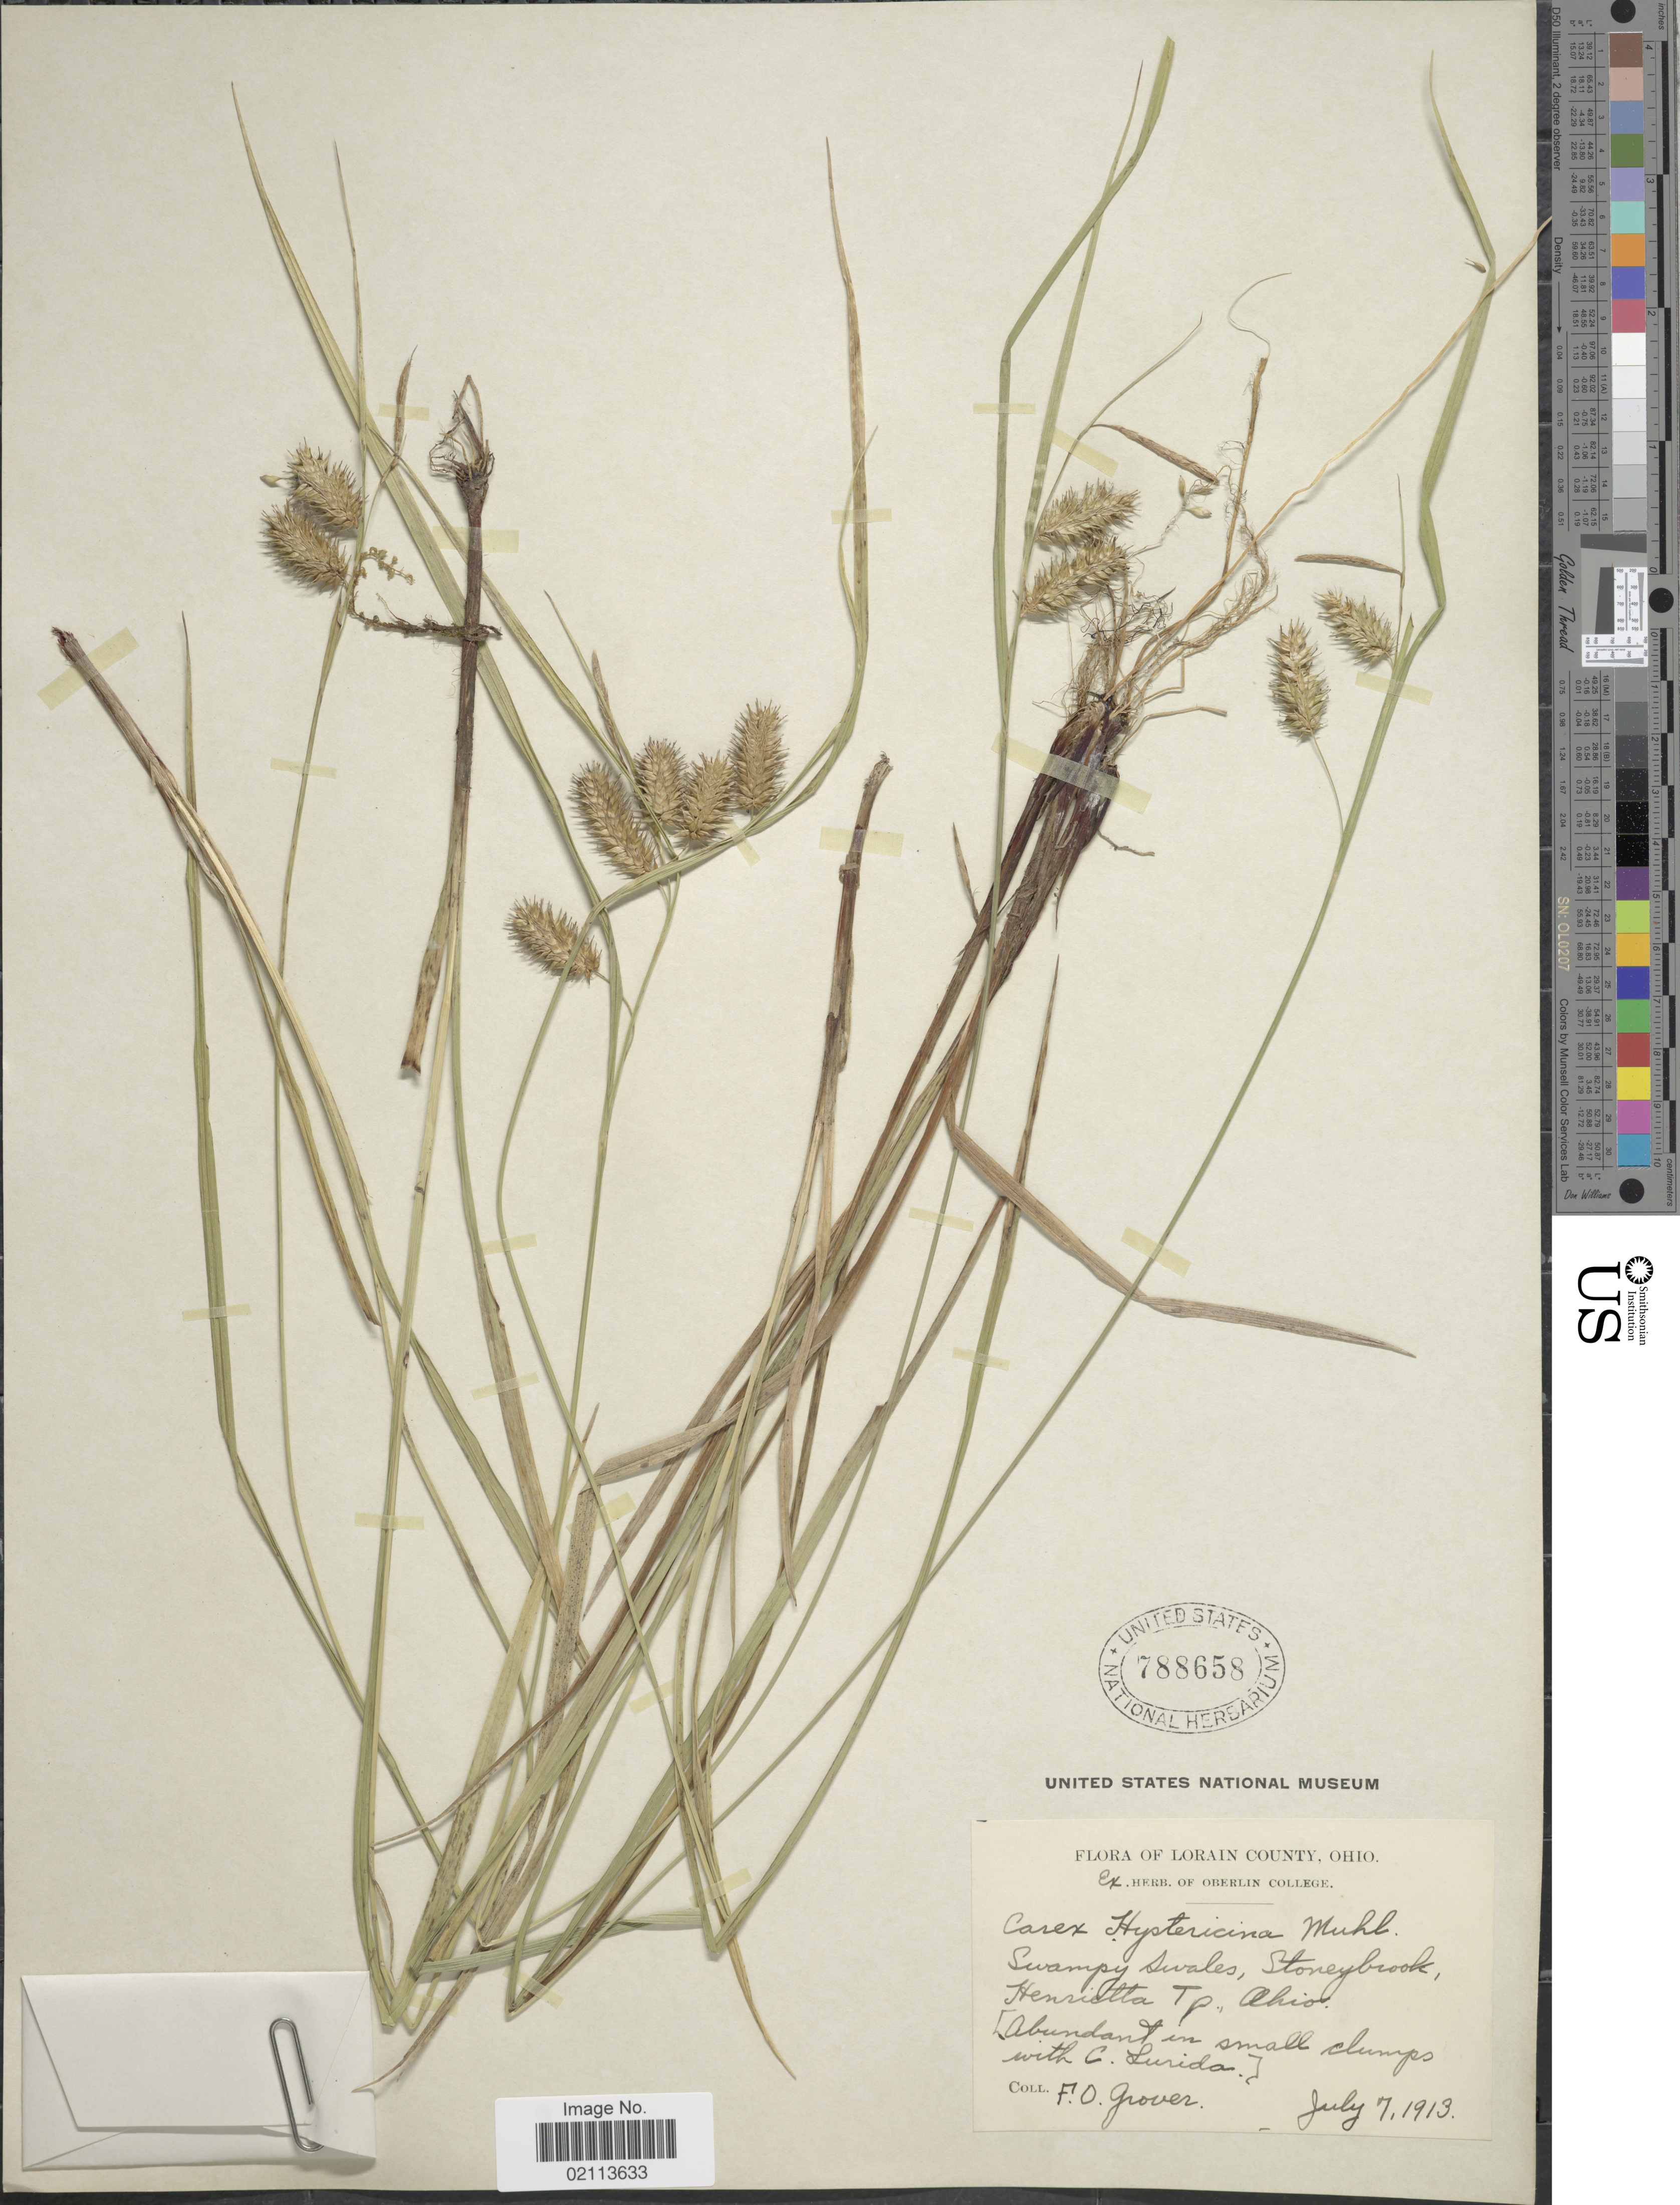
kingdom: Plantae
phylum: Tracheophyta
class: Liliopsida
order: Poales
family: Cyperaceae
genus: Carex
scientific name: Carex hystericina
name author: Muhl. ex Willd.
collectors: F. Grover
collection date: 1913-07-07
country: United States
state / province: Ohio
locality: Lorain County, Swampy swales, Stoneybrook, Henrietta Tp.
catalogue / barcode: US 788658